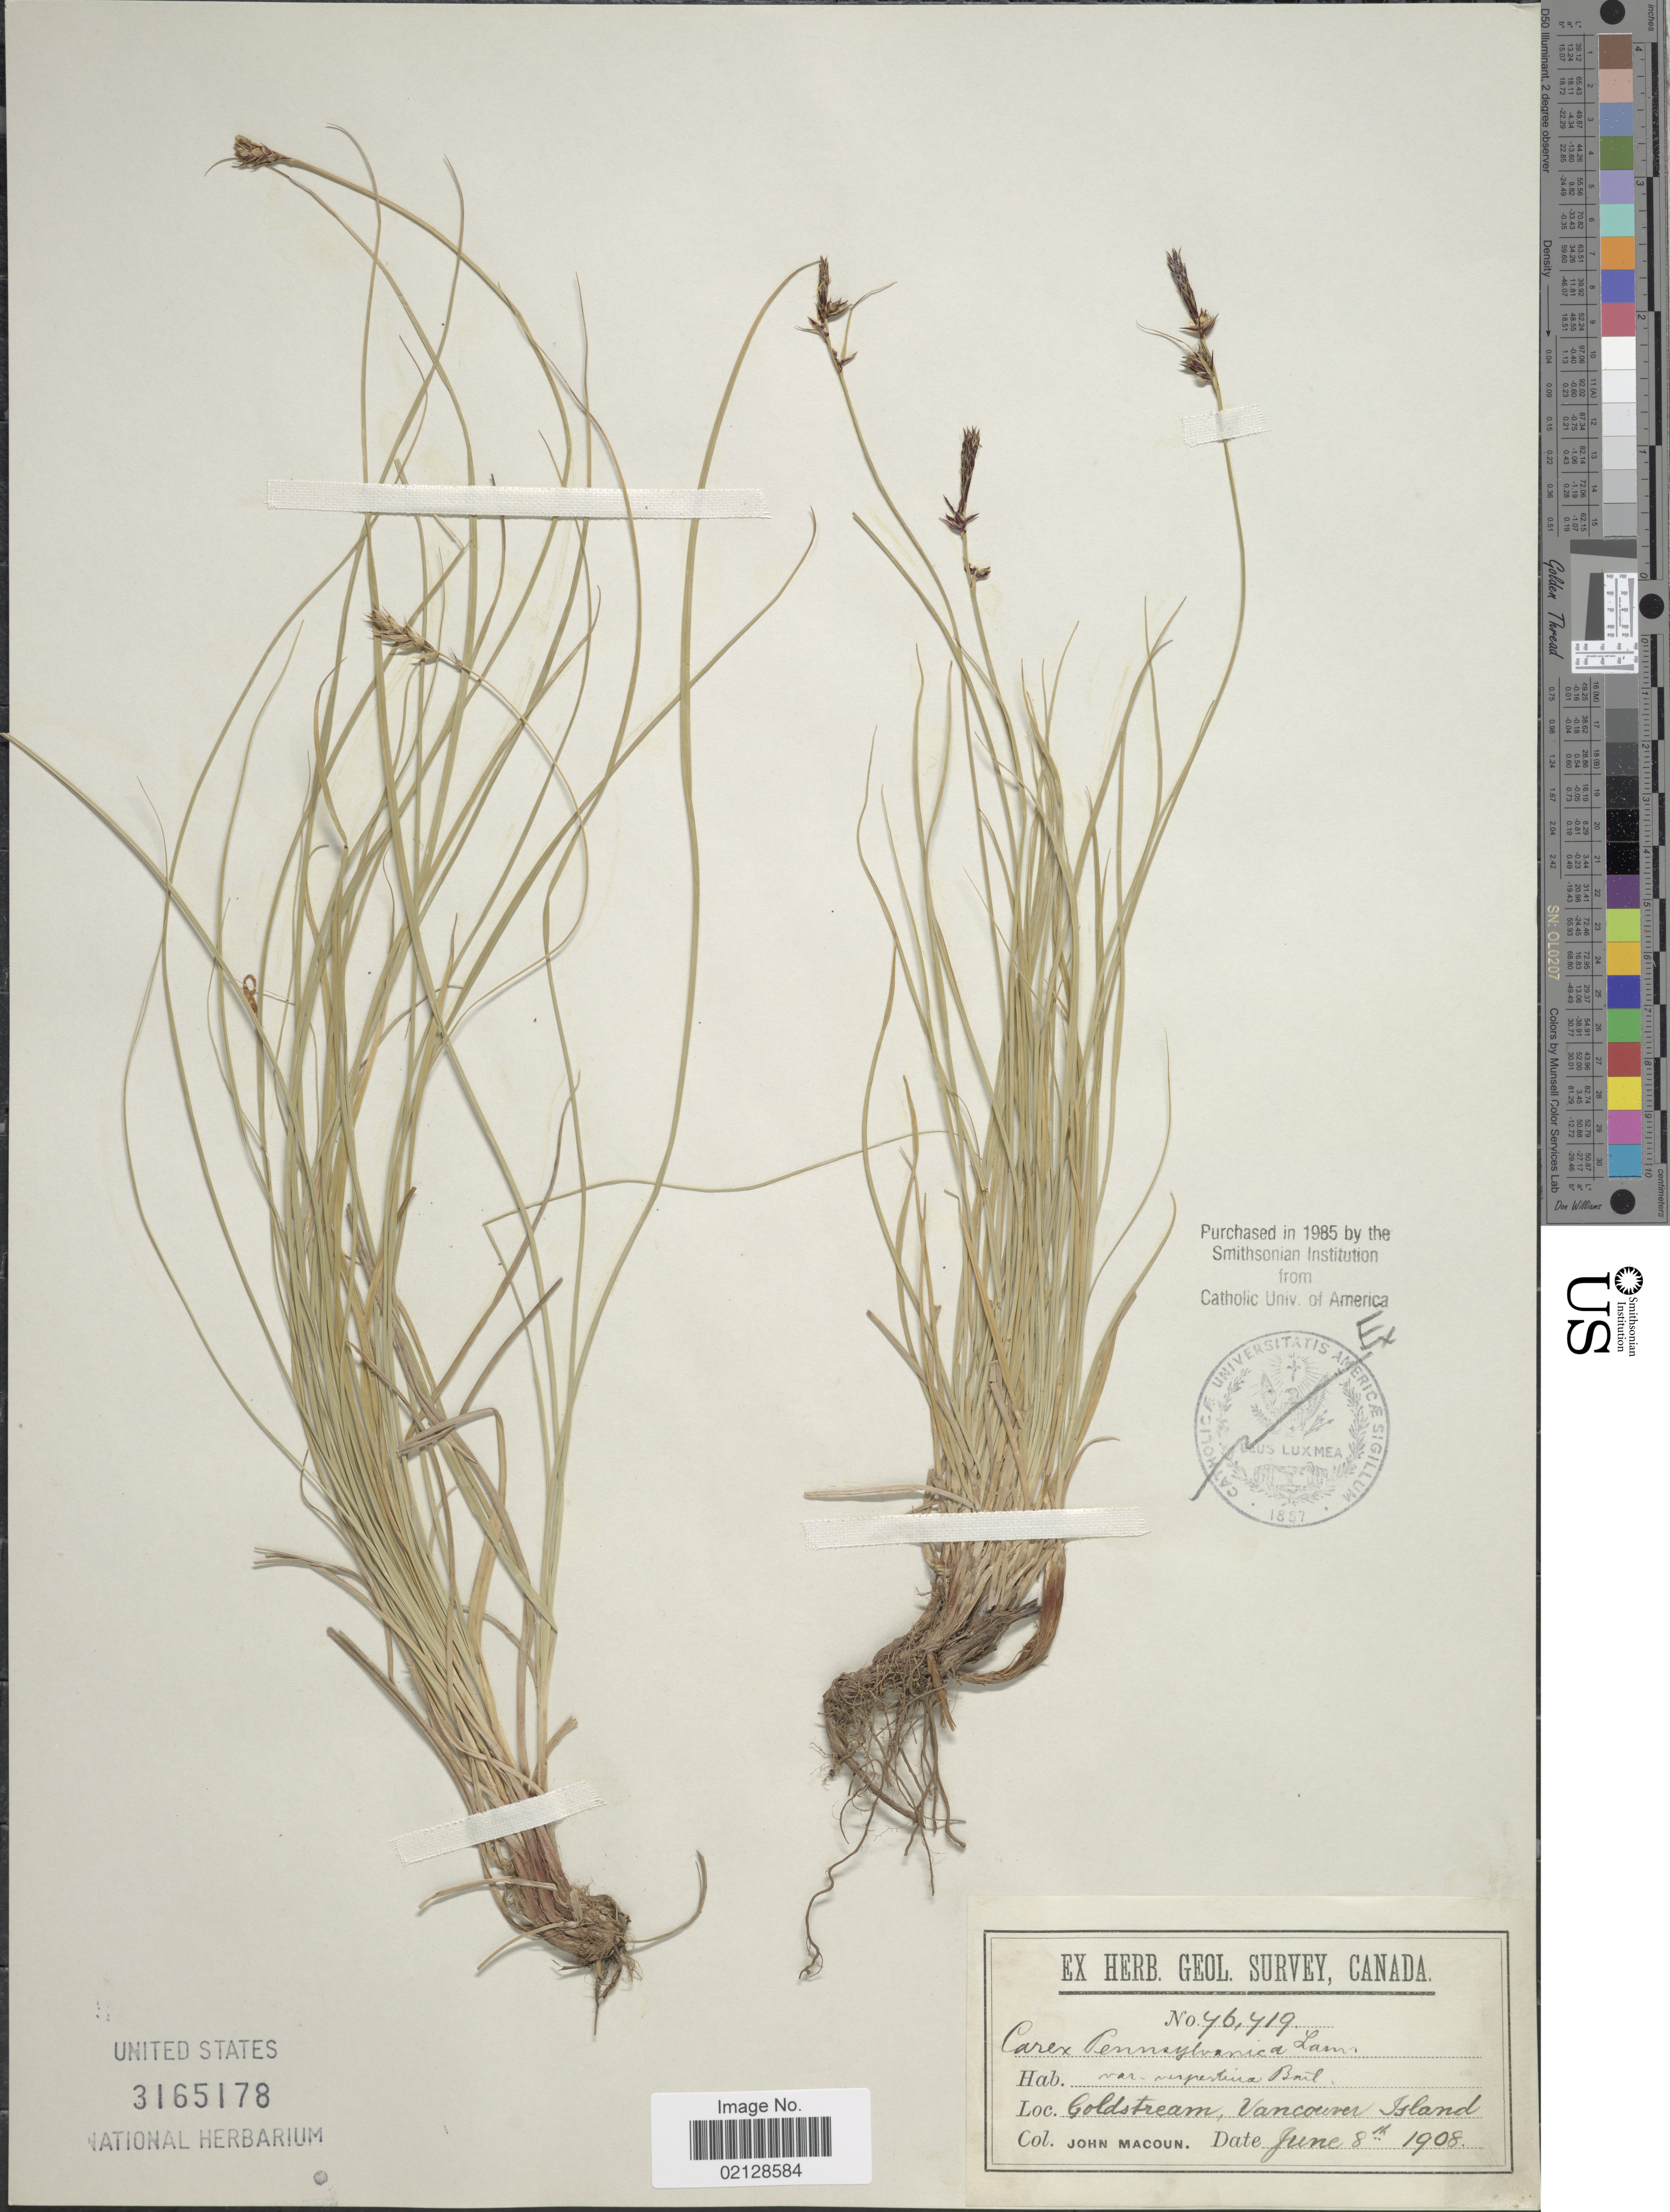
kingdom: Plantae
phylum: Tracheophyta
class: Liliopsida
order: Poales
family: Cyperaceae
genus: Carex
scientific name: Carex pensylvanica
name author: Lam.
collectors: J. Macoun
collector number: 76719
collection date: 1908-06-08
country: Canada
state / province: British Columbia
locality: Golstream, Vancouver Island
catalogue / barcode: US 3165178